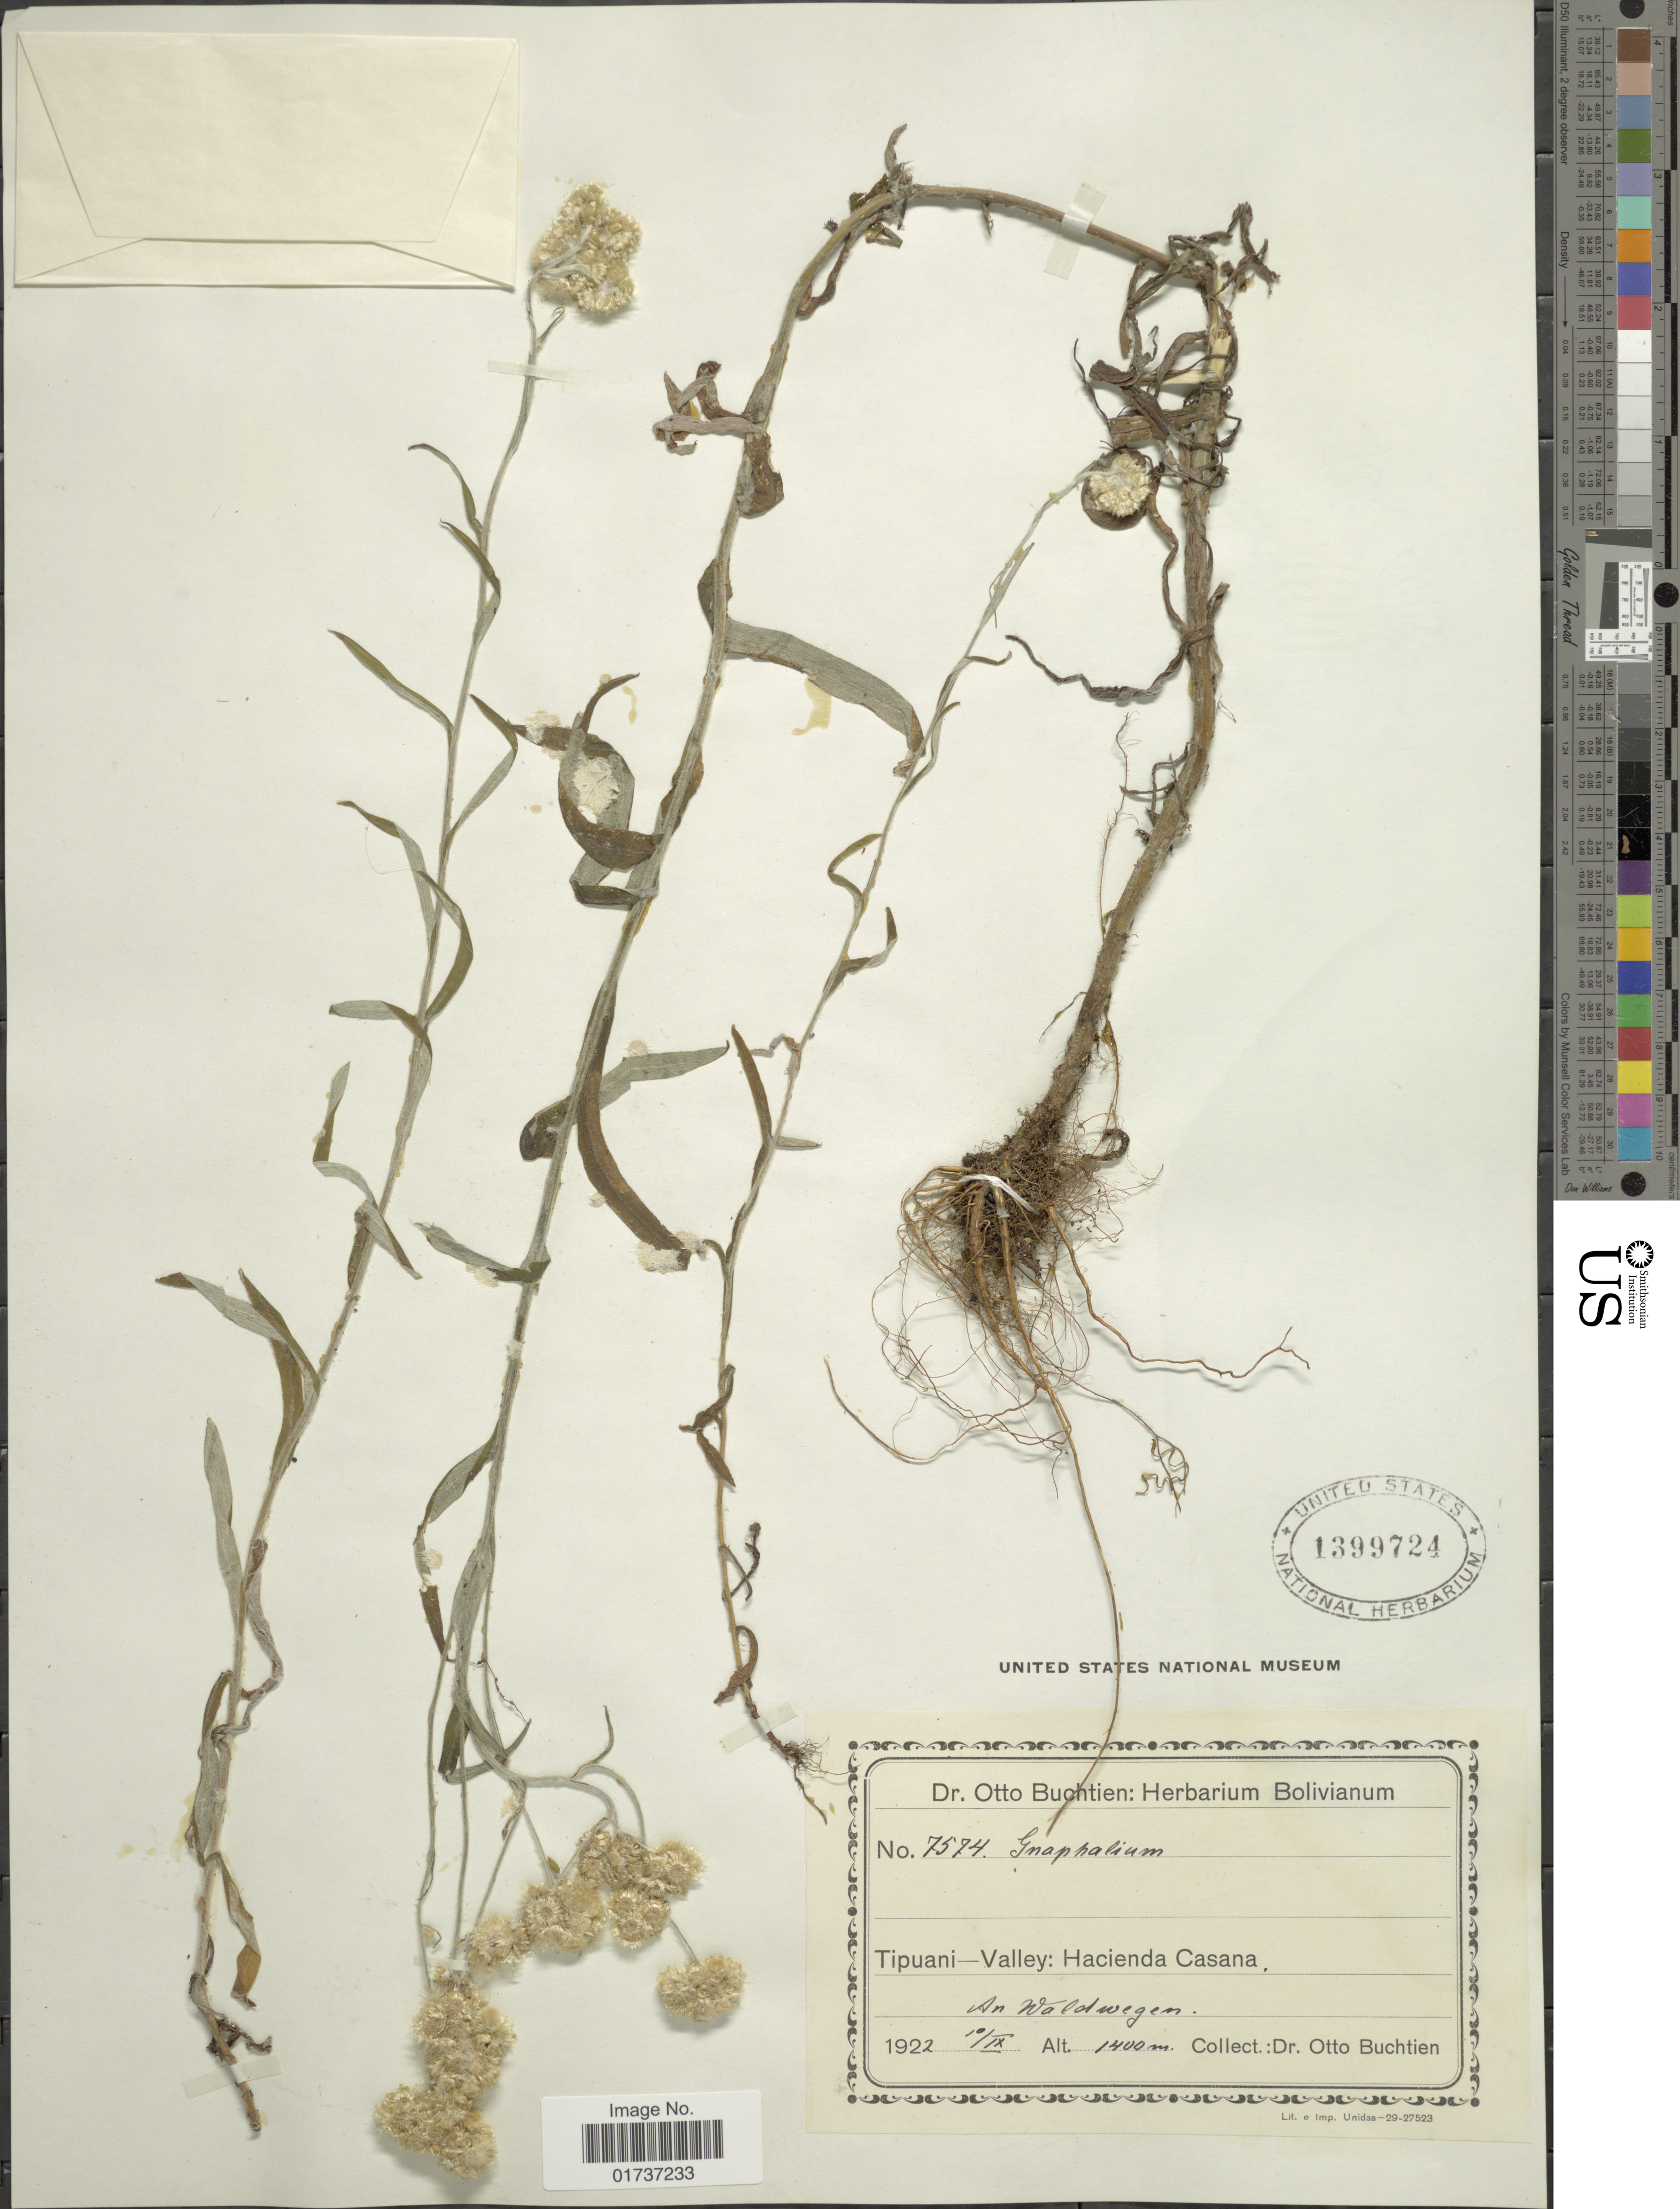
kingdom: Plantae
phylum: Tracheophyta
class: Magnoliopsida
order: Asterales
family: Asteraceae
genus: Gnaphalium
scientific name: Gnaphalium sp.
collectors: O. Buchtien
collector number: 7574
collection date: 1922-09-10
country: Bolivia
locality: Tipuani-Valley: Hacienda Casana, An Waldwegen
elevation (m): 1400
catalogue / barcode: US 1399724